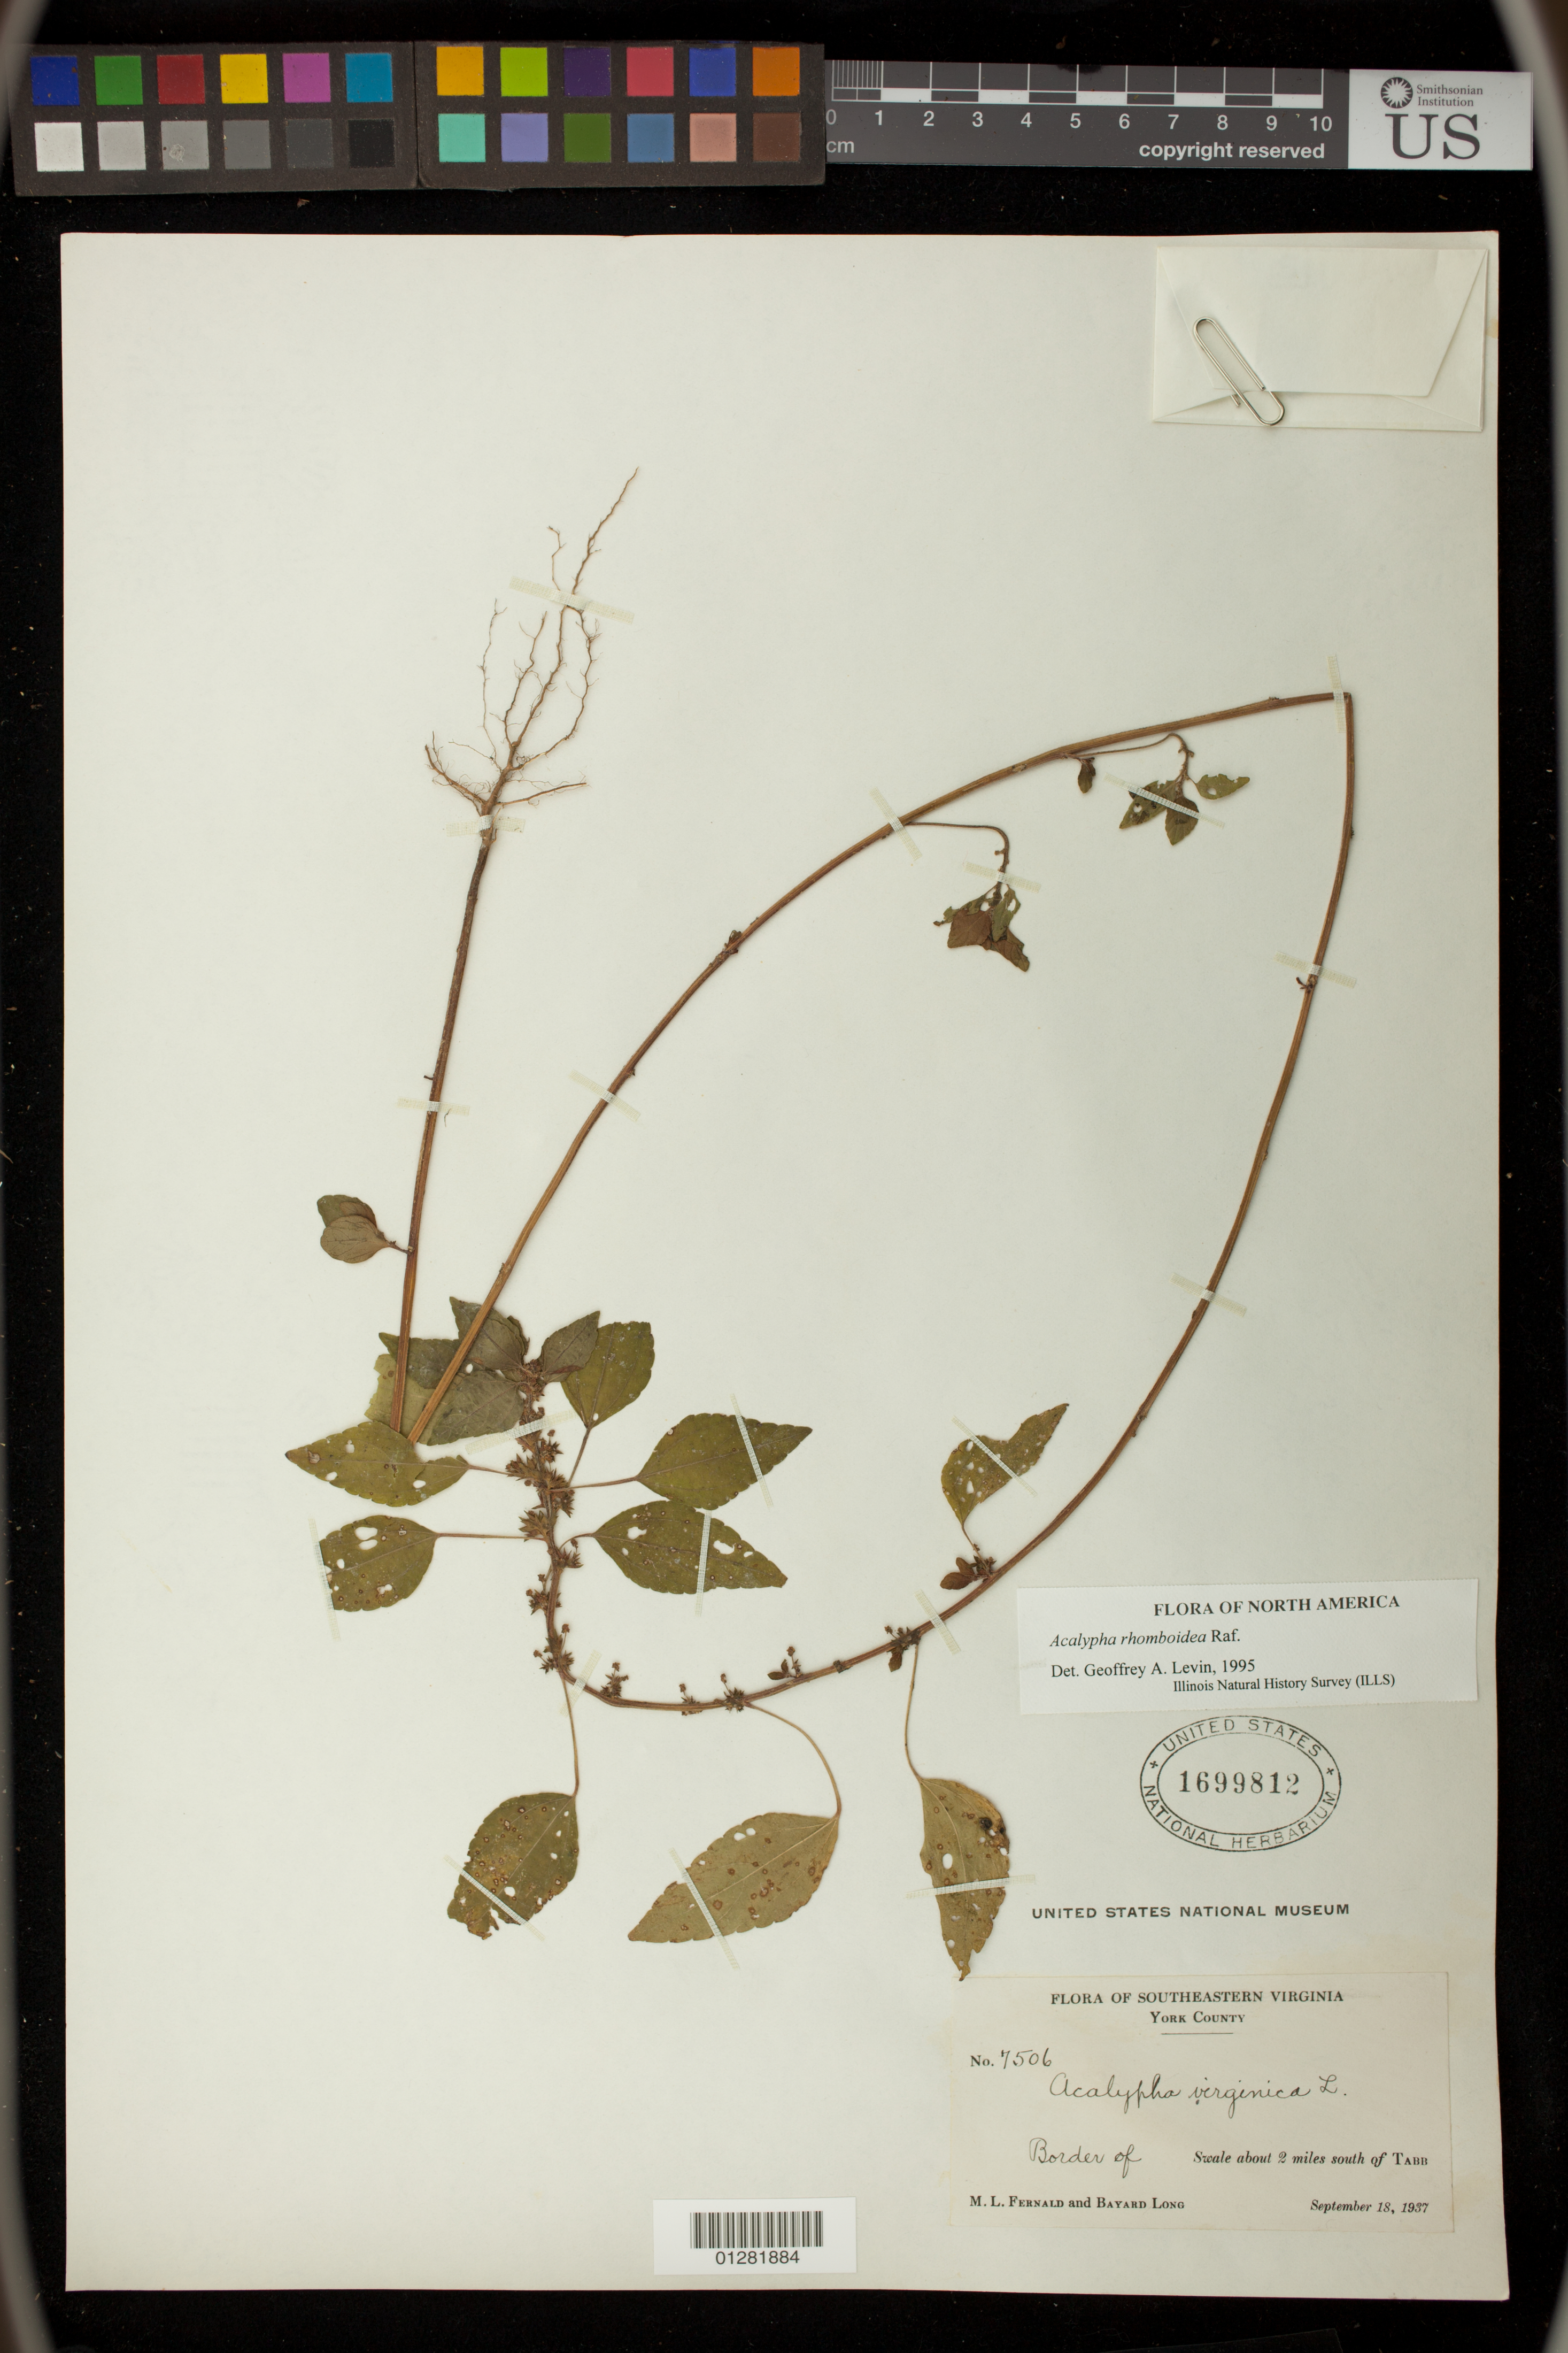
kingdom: Plantae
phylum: Tracheophyta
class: Magnoliopsida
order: Malpighiales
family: Euphorbiaceae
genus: Acalypha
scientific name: Acalypha rhomboidea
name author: Raf.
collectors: M. L. Fernald & B. H. Long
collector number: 7506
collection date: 1937-09-18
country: United States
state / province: Virginia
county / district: York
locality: Border of Swale about 2 miles south of Tabb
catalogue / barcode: US 1699812